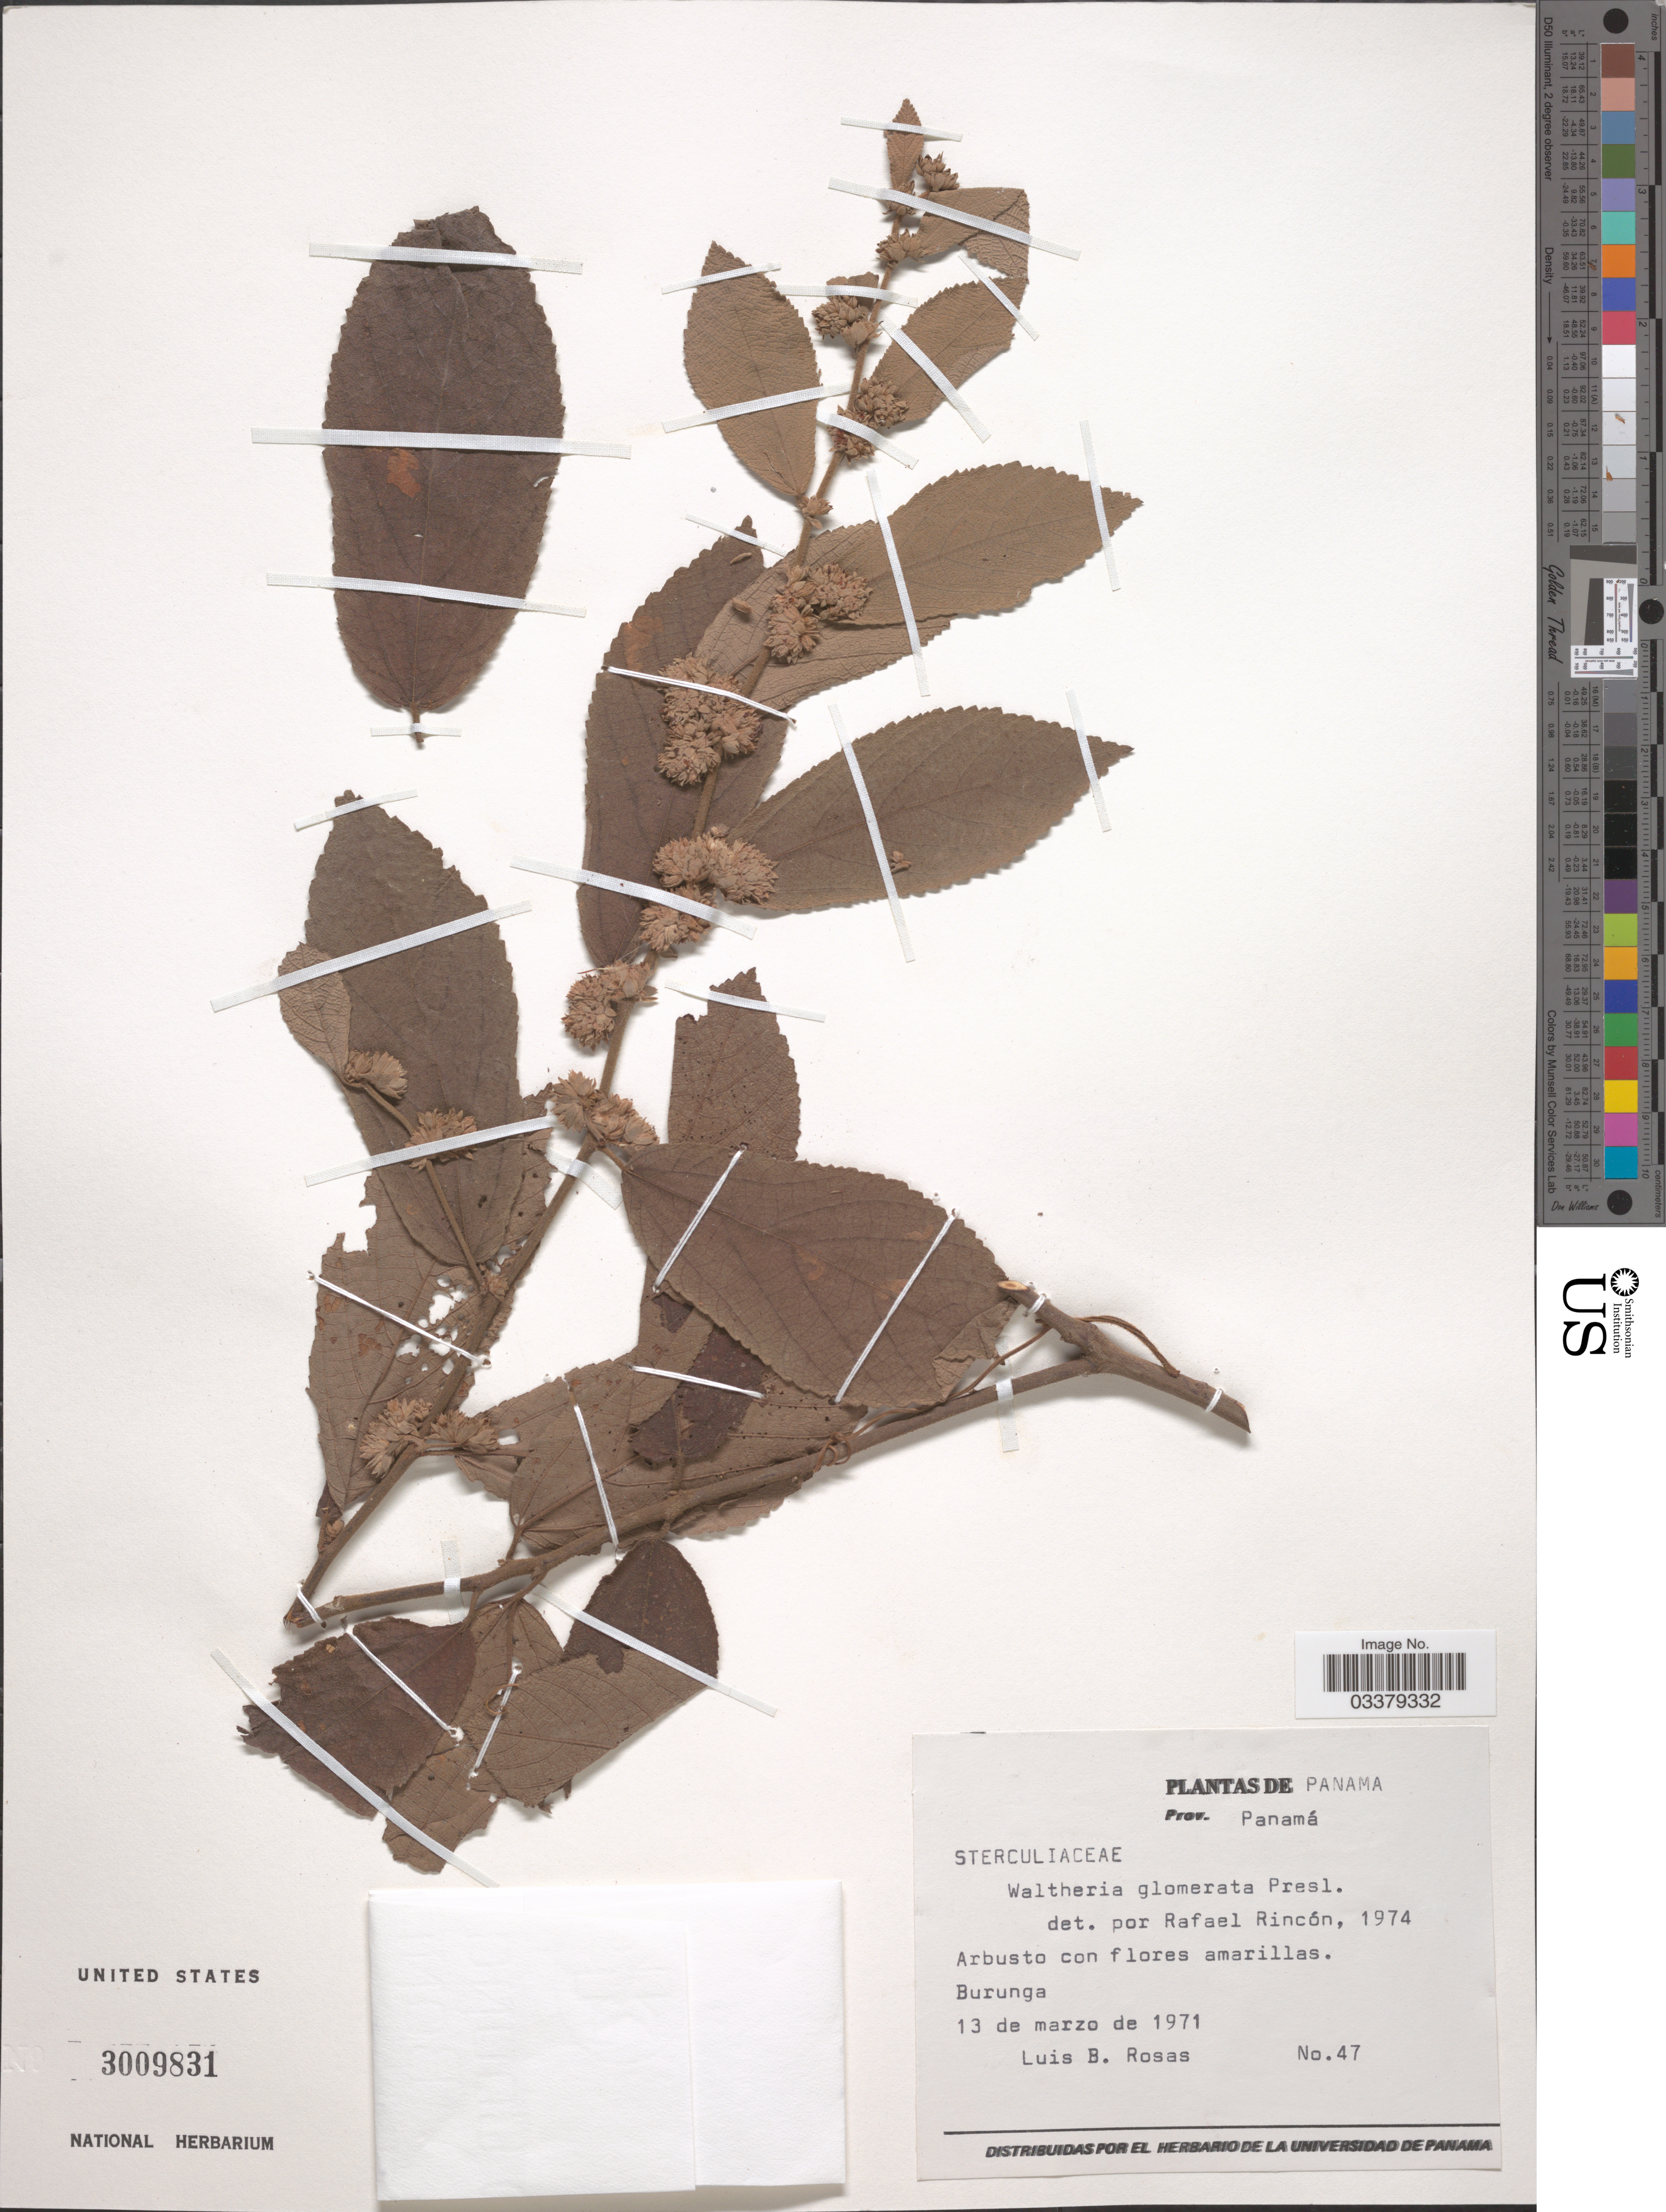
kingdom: Plantae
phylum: Tracheophyta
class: Magnoliopsida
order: Malvales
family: Malvaceae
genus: Waltheria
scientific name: Waltheria glomerata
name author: C. Presl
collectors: L. Rosas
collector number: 47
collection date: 1971-03-13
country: Panama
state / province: Panamá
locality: Burunga.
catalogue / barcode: US 3009831